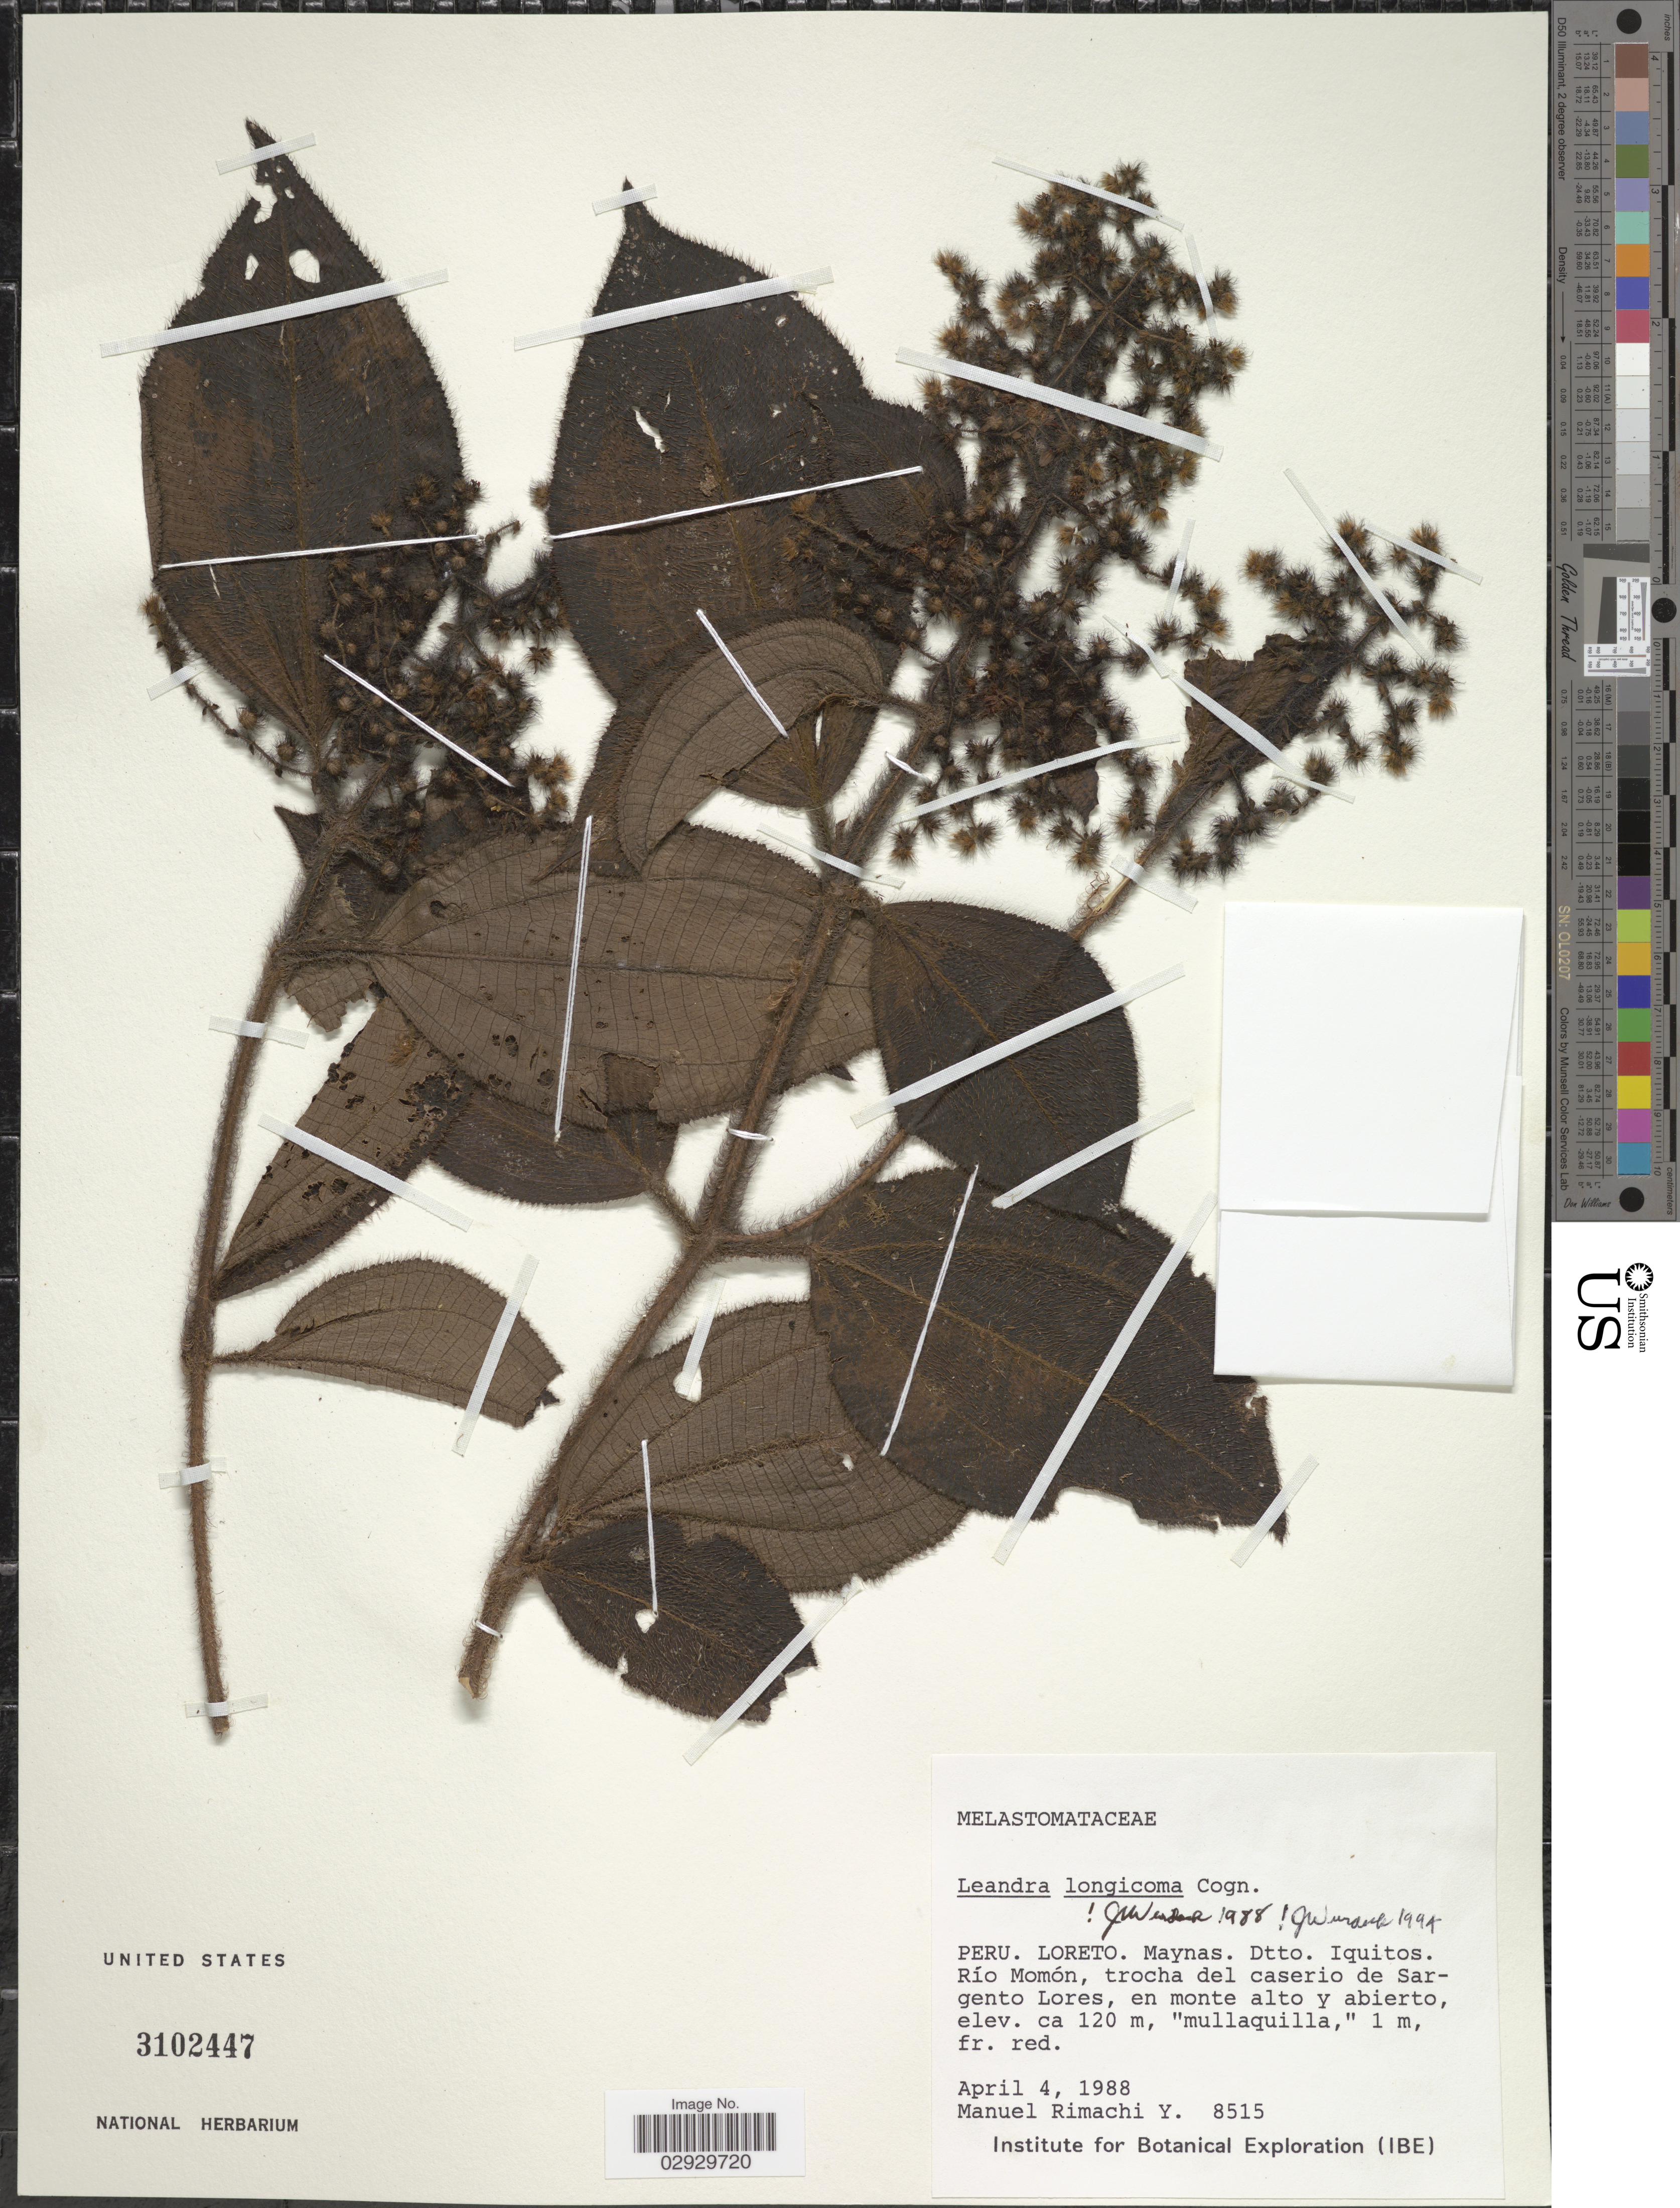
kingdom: Plantae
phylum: Tracheophyta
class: Magnoliopsida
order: Myrtales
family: Melastomataceae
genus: Leandra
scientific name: Leandra longicoma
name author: Cogn.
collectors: M. Rimachi Y.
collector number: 8515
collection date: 1988-04-04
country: Peru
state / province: Loreto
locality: Maynas. Dtto. Iquitos. Río Momón, trocha del caserio de Sargento Lores, en monte alto y abierto.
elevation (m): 120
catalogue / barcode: US 3102447